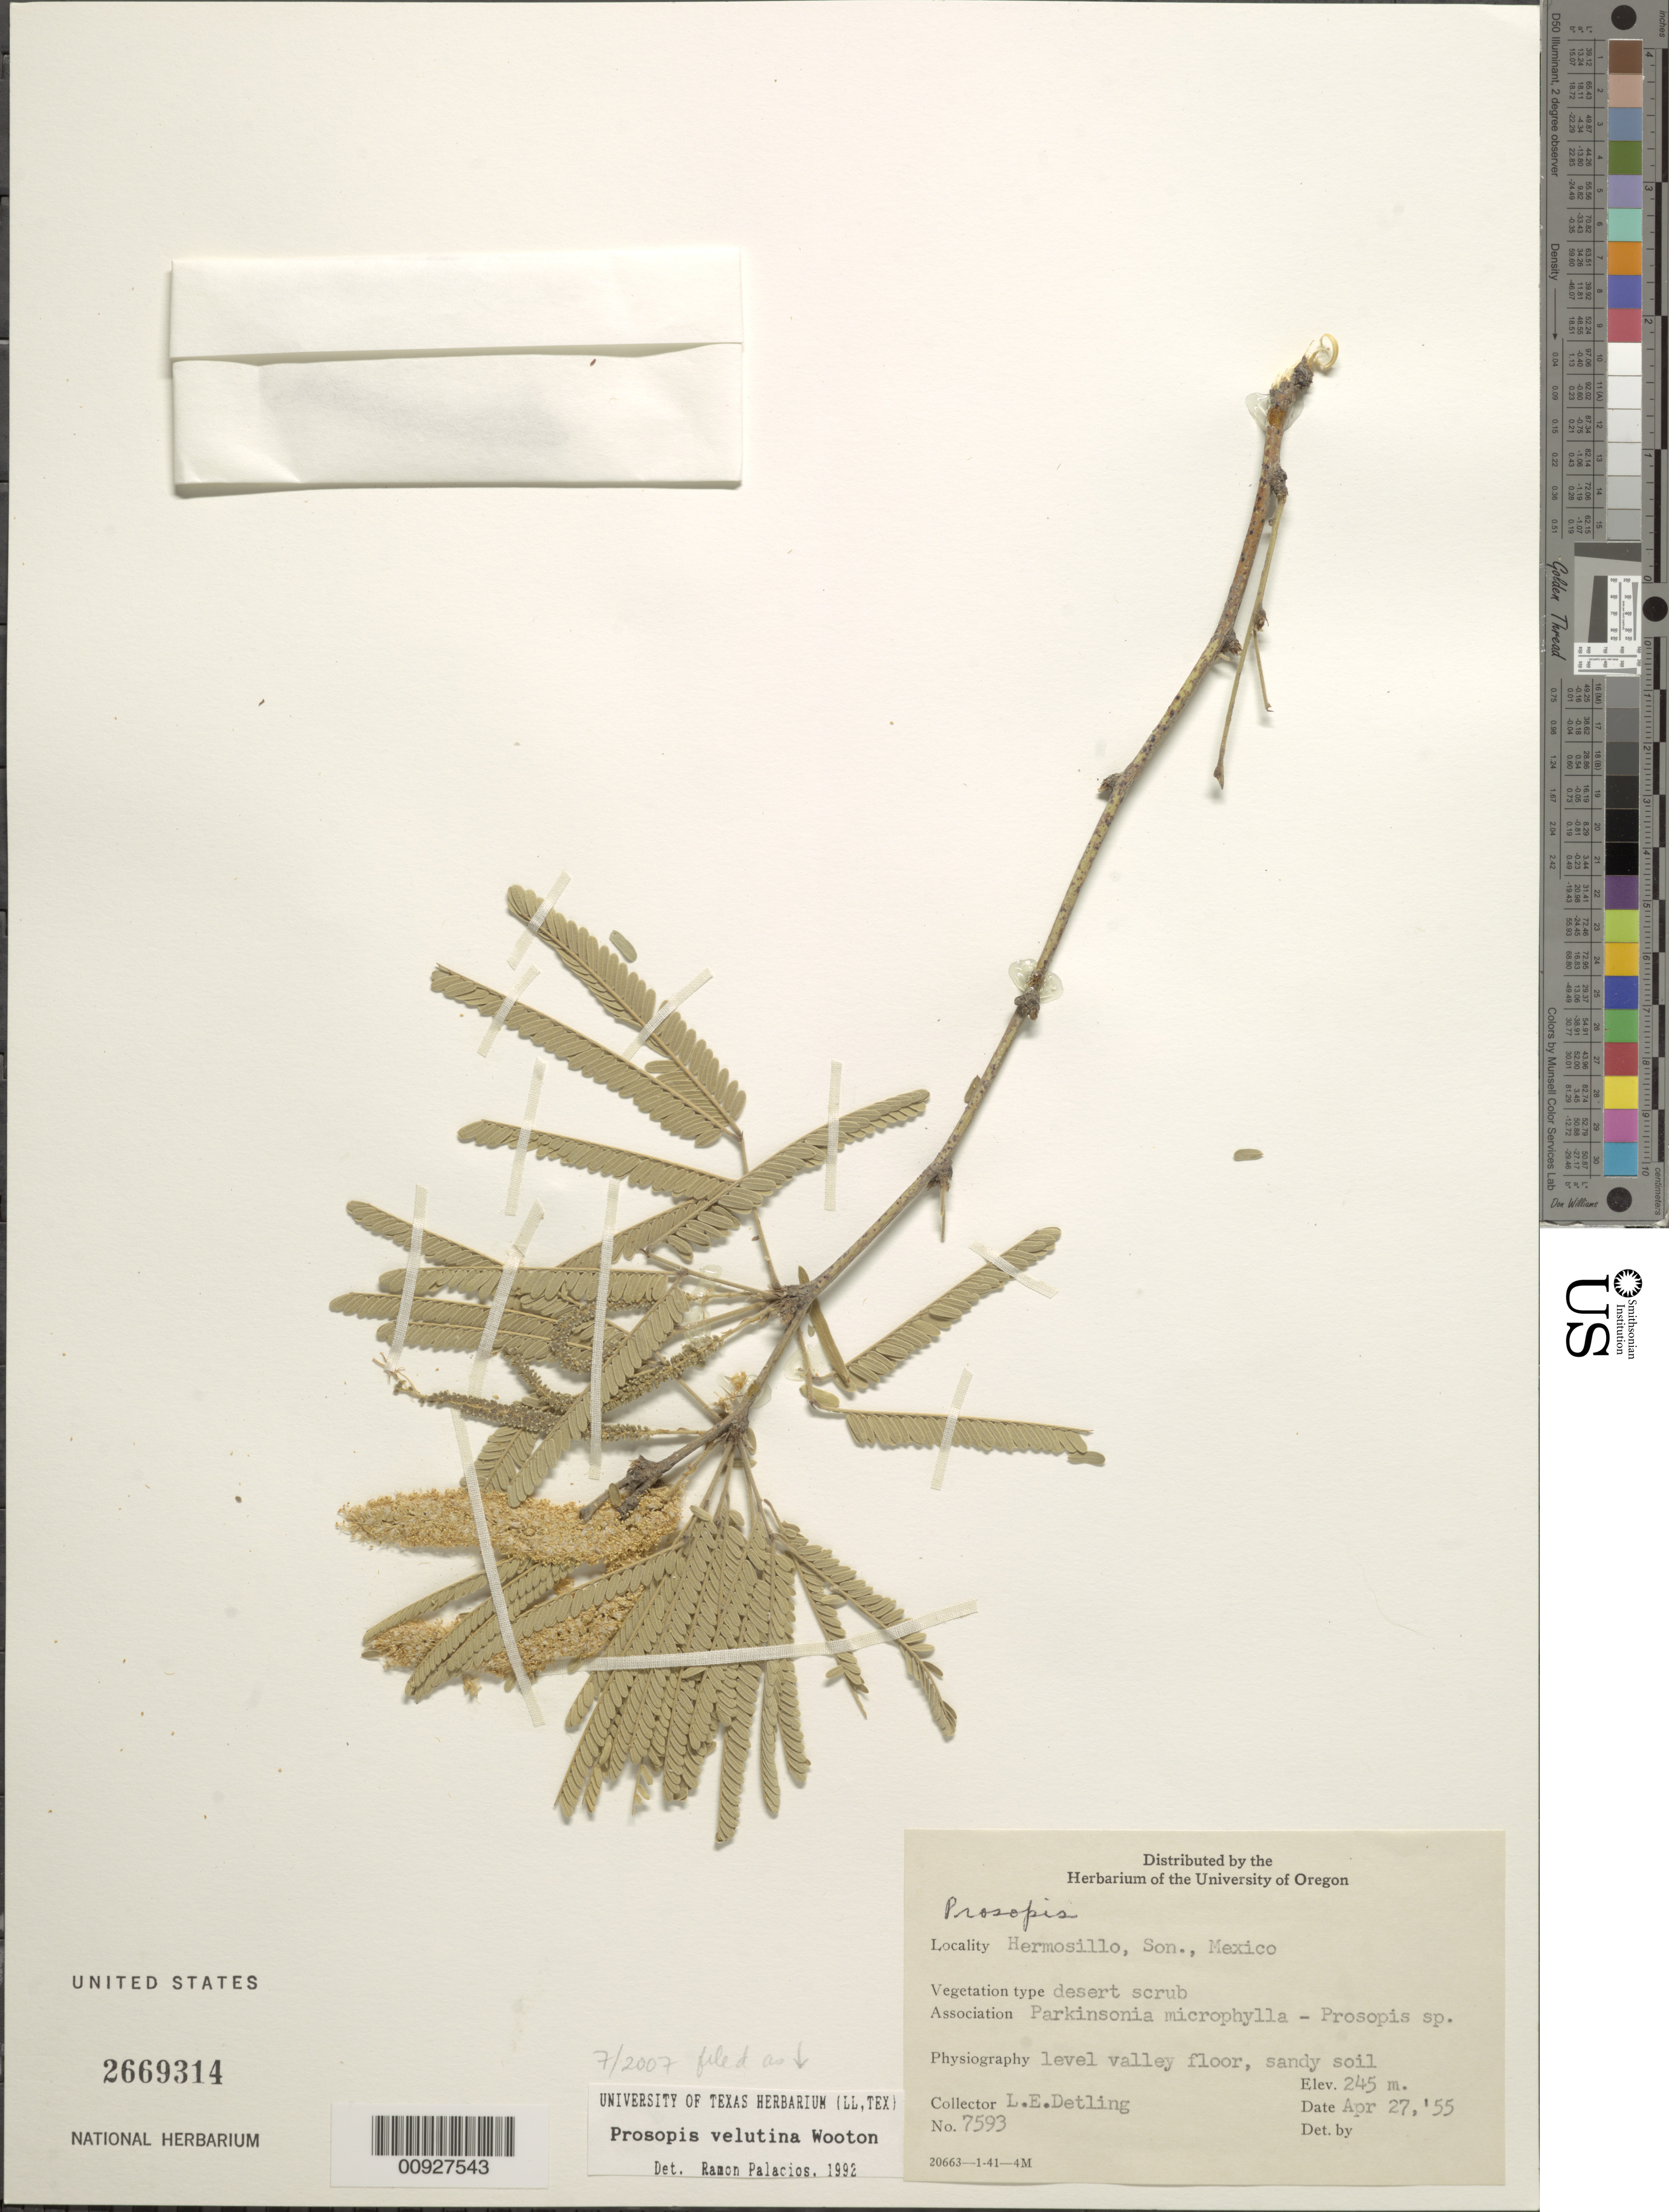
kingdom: Plantae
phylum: Tracheophyta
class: Magnoliopsida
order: Fabales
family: Fabaceae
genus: Neltuma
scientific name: Neltuma velutina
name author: (Wooton) Britton & Rose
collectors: L. E. Detling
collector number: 7593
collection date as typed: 27 Apr 1955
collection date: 1955-04-27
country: Mexico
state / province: Sonora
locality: Hermosillo, Sonora.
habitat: Level valley floor, sandy soil. Desert scrub. Association Parkinsonia microphylla - Prosopis sp.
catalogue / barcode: US 2669314